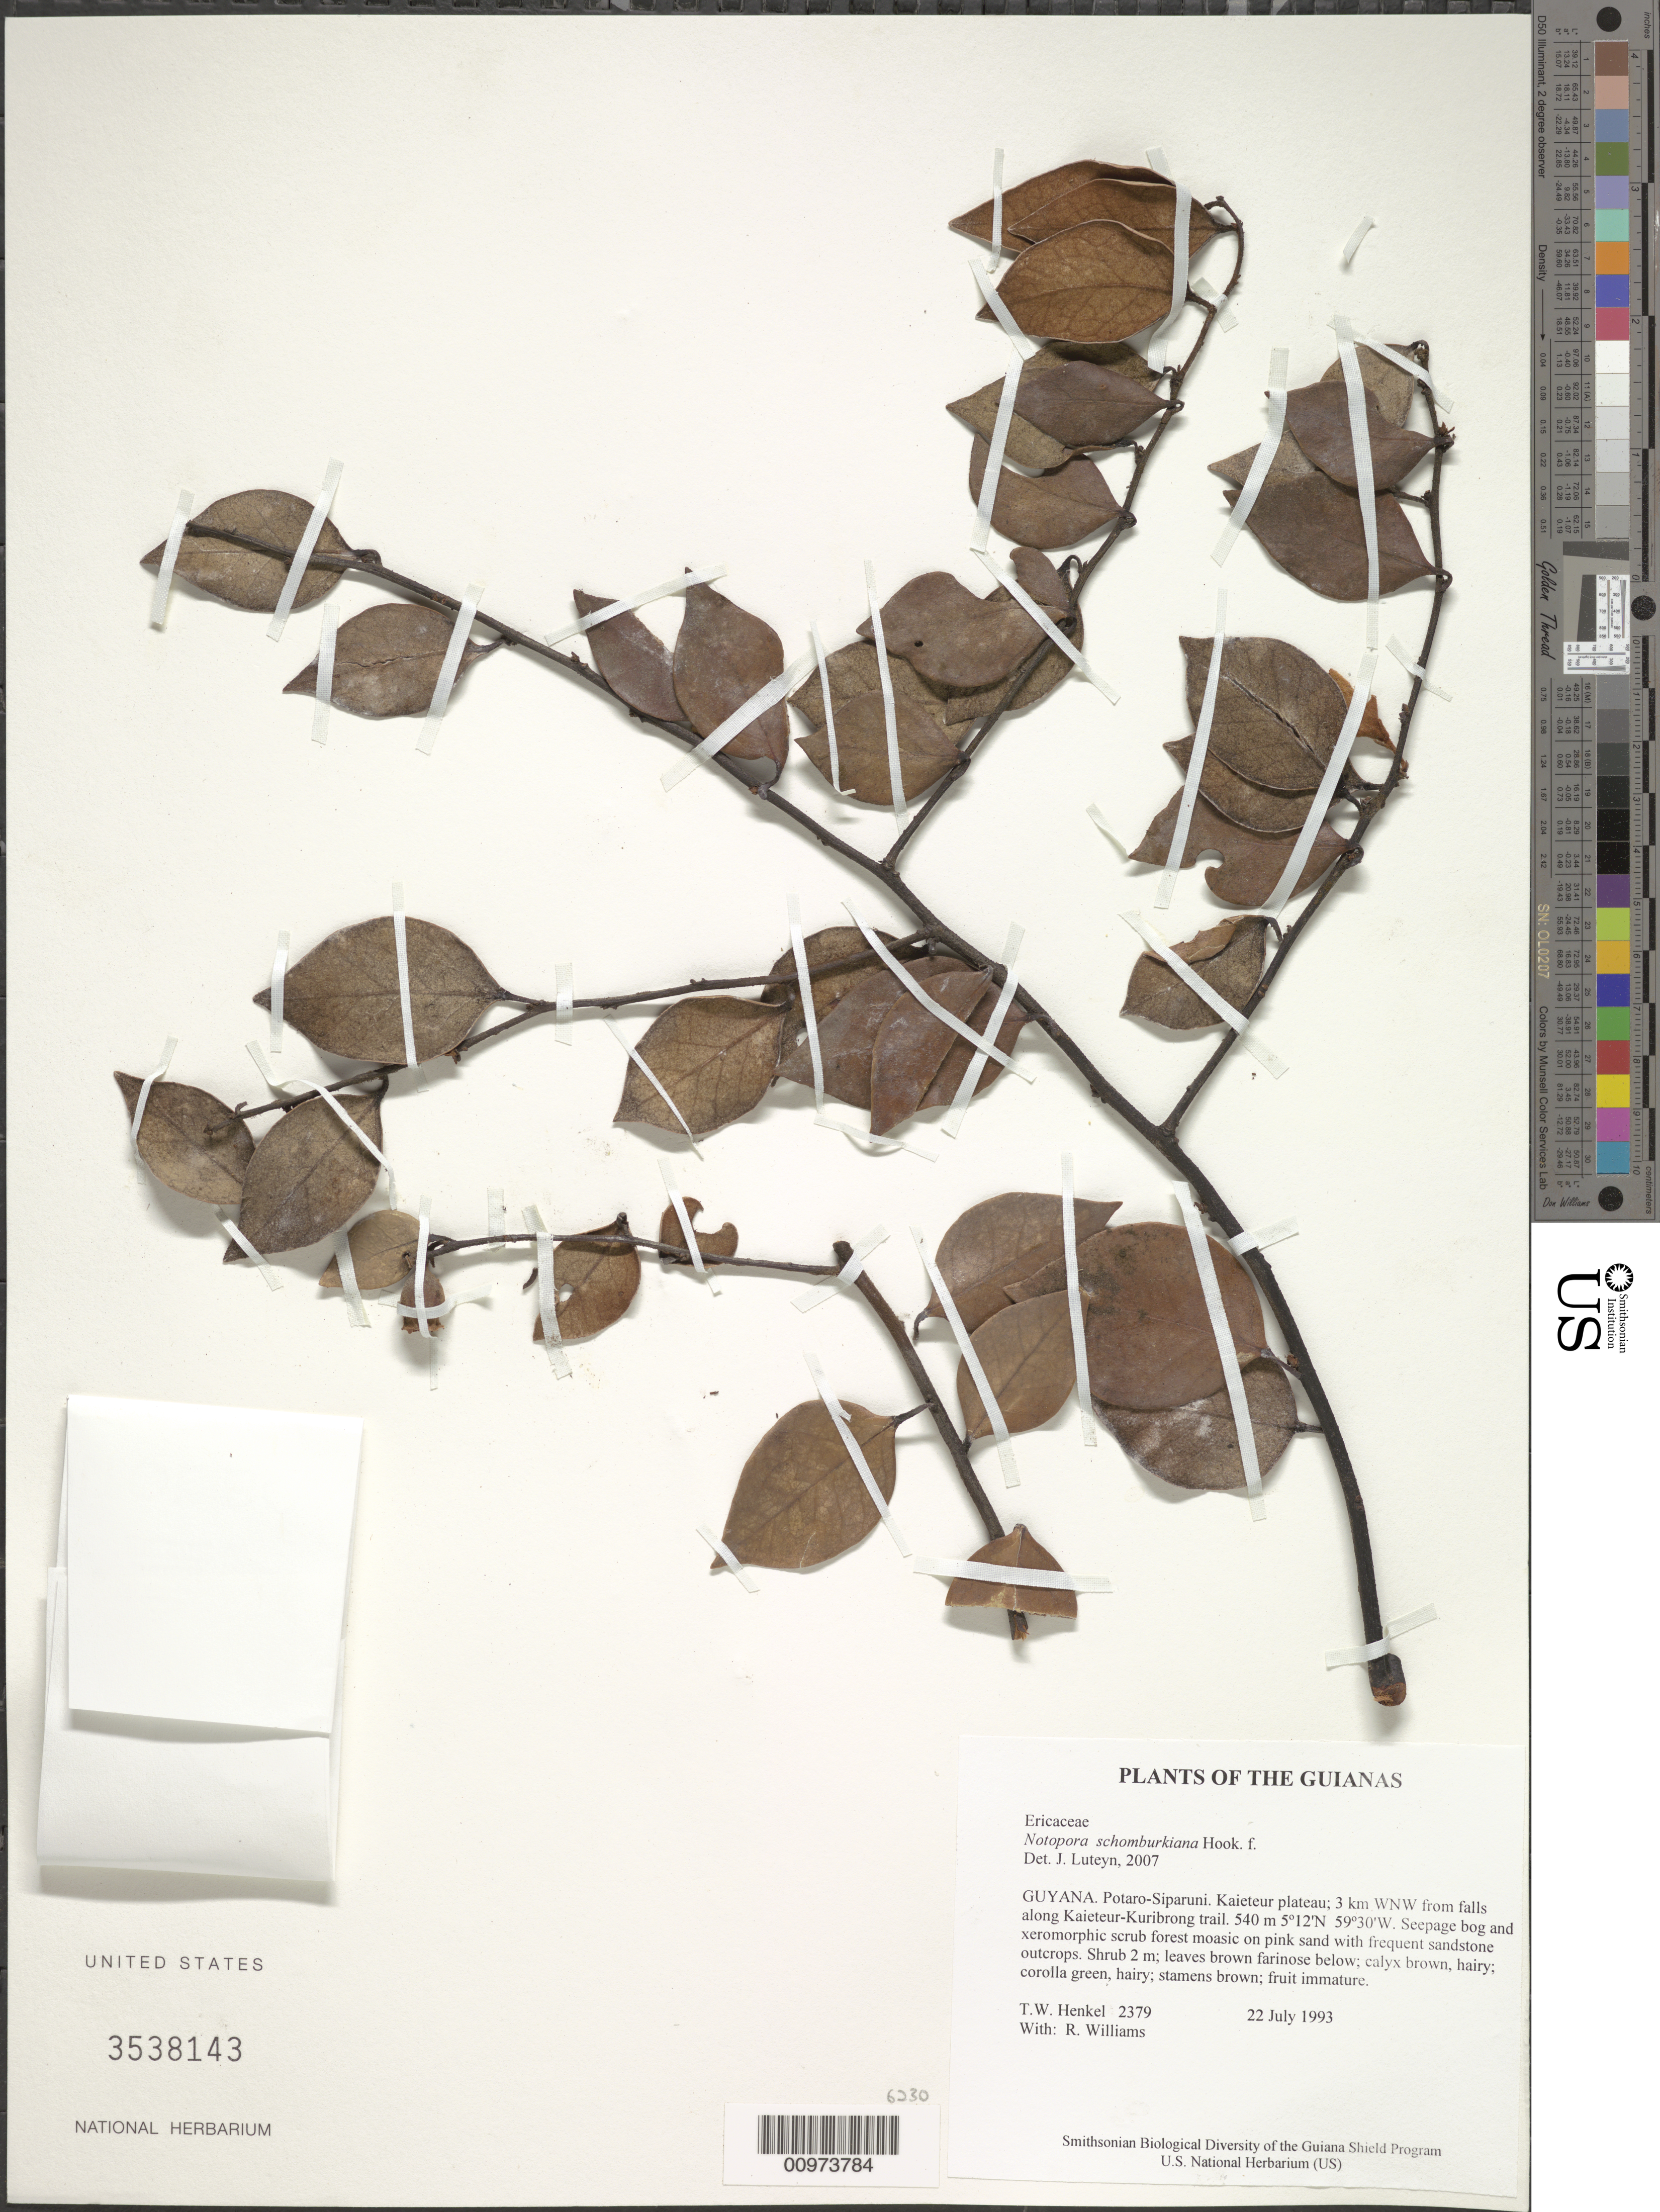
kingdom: Plantae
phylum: Tracheophyta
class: Magnoliopsida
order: Ericales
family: Ericaceae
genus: Notopora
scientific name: Notopora schomburgkii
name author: Hook. f.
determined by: Luteyn, J. L.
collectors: T. Henkel & R. Williams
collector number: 2379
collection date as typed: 22 July 1993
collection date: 1993-07-22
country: Guyana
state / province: Potaro-Siparuni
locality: Kaieteur plateau; 3 km WNW from falls along Kaieteur-Kuribrong trail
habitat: Seepage bog and xeromorphic scrub forest moasic on pink sand with frequent sandstone outcrops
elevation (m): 540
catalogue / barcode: US 3538143